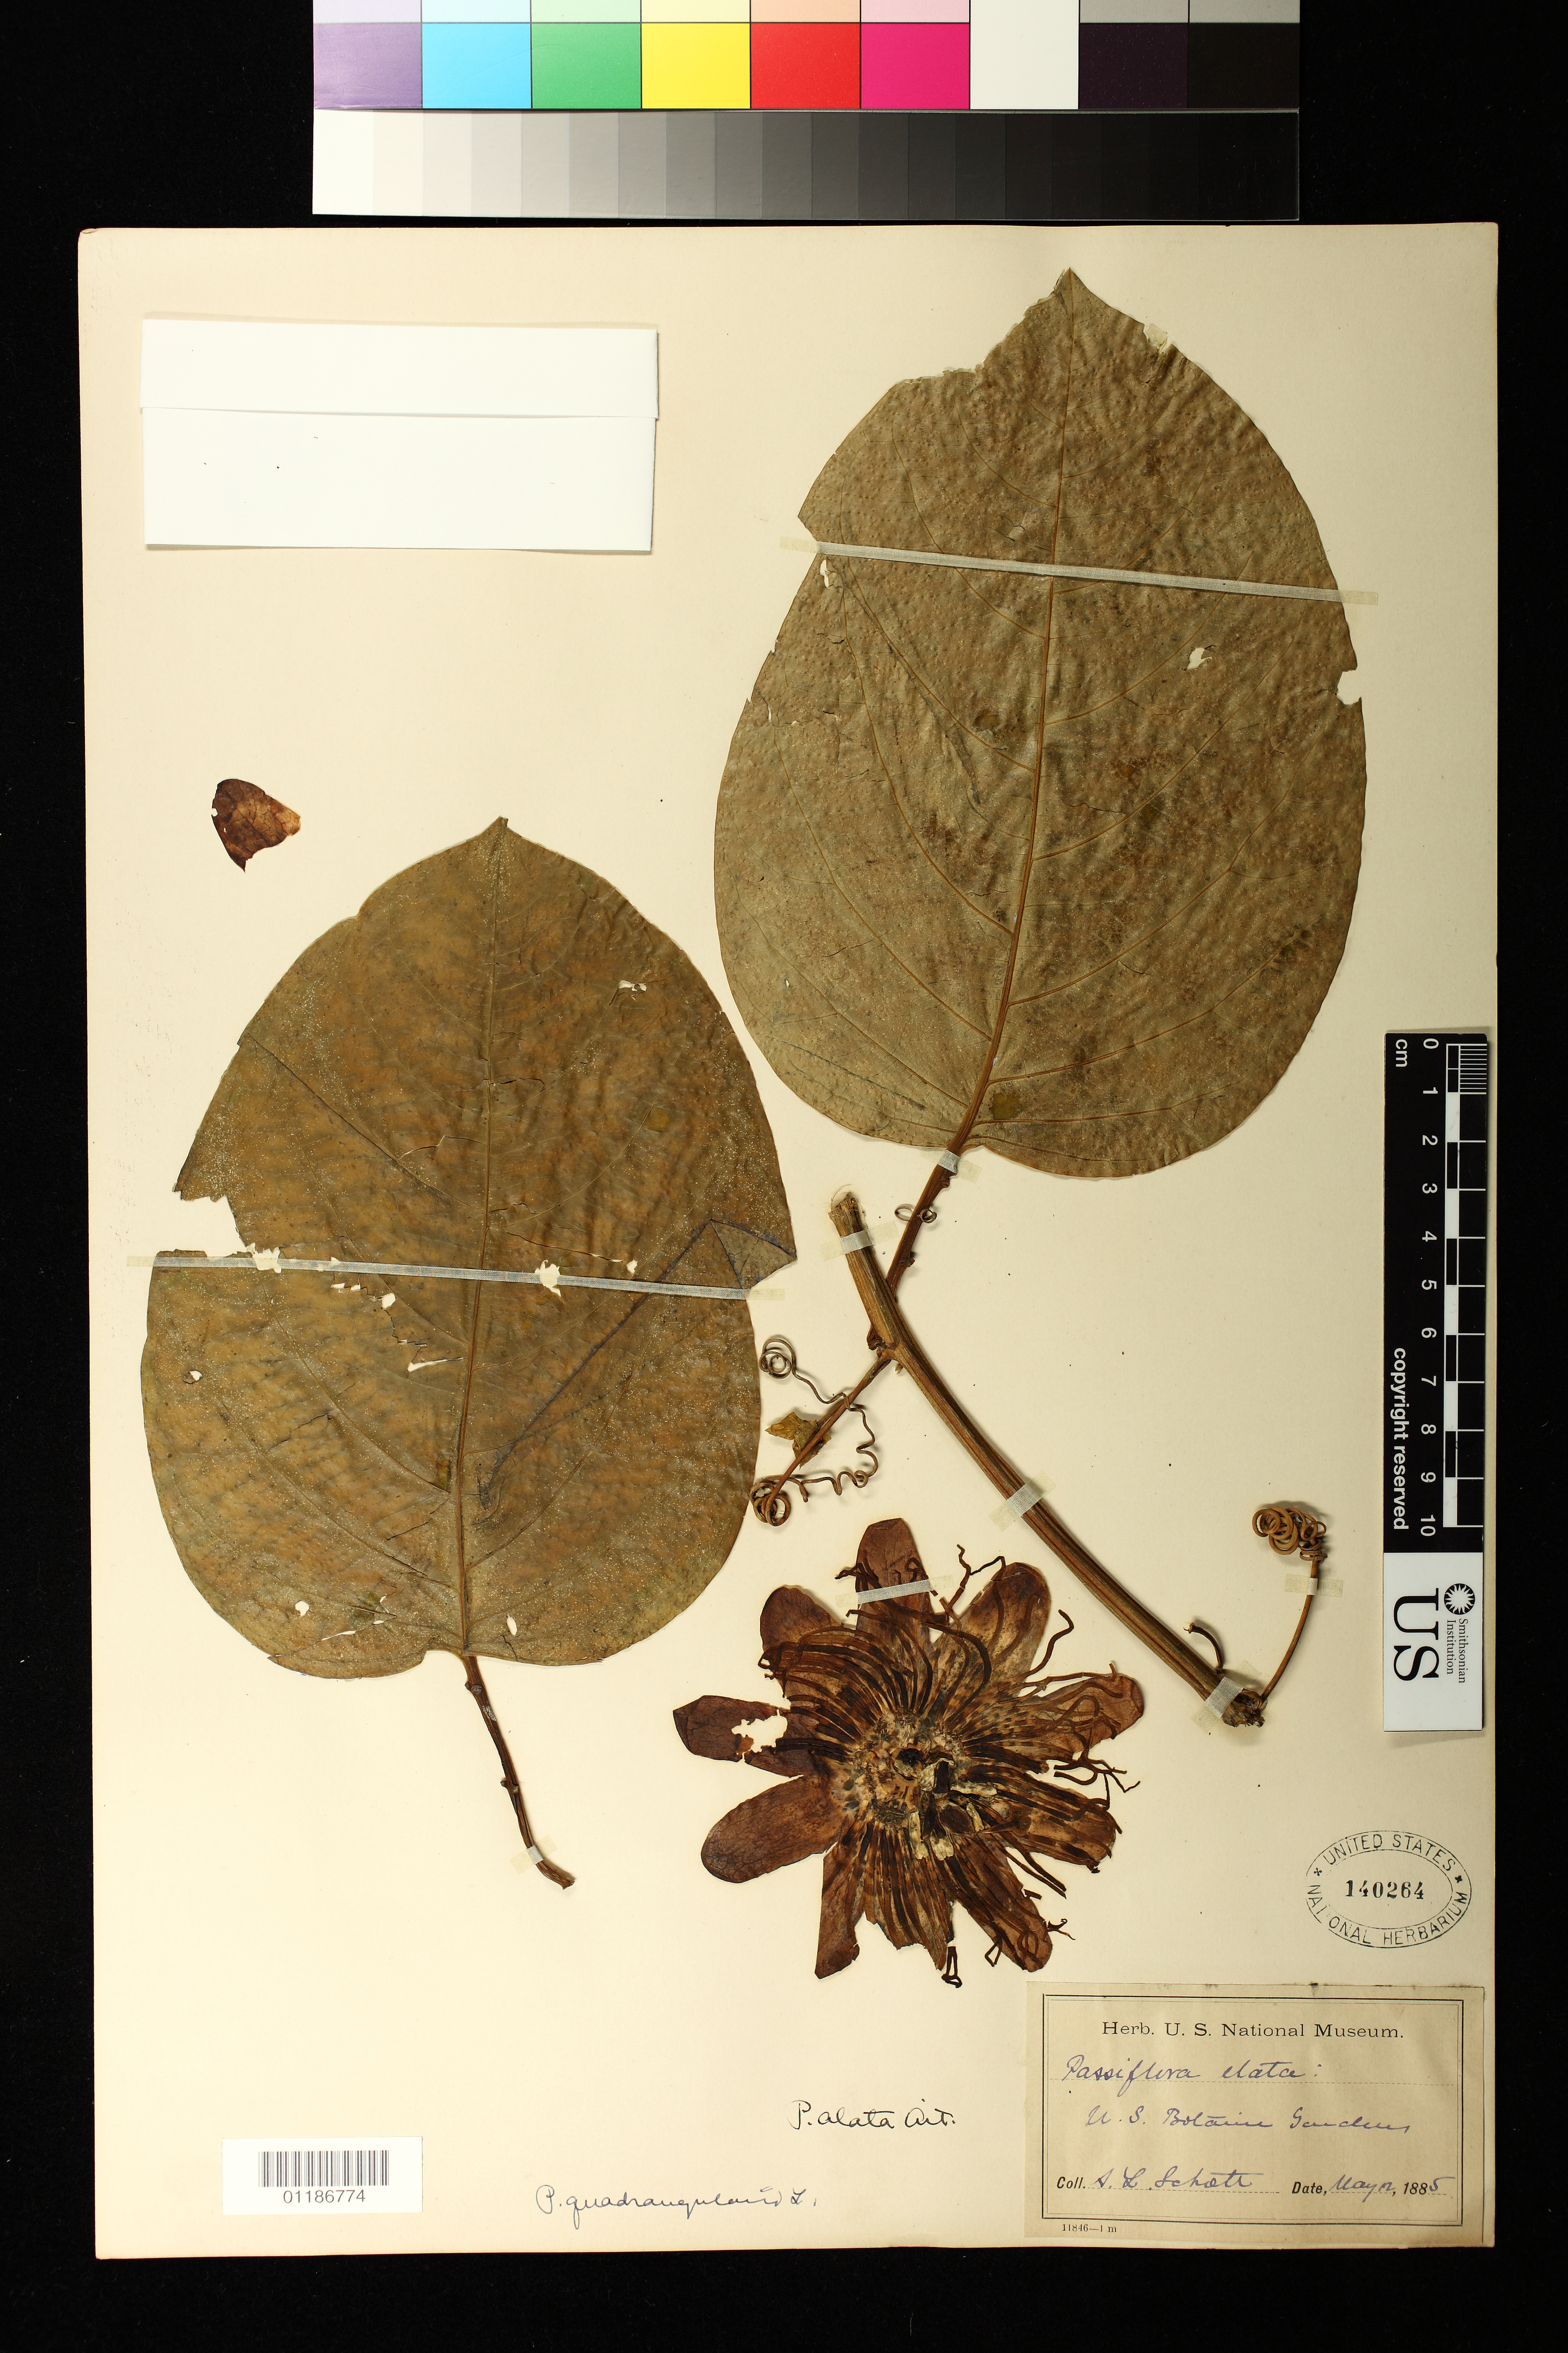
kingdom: Plantae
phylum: Tracheophyta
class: Magnoliopsida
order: Malpighiales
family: Passifloraceae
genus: Passiflora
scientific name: Passiflora alata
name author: Curtis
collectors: A. L. Schott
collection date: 1885-05-12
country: United States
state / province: District of Columbia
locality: U.S. Botanic Gardens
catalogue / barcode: US 140264